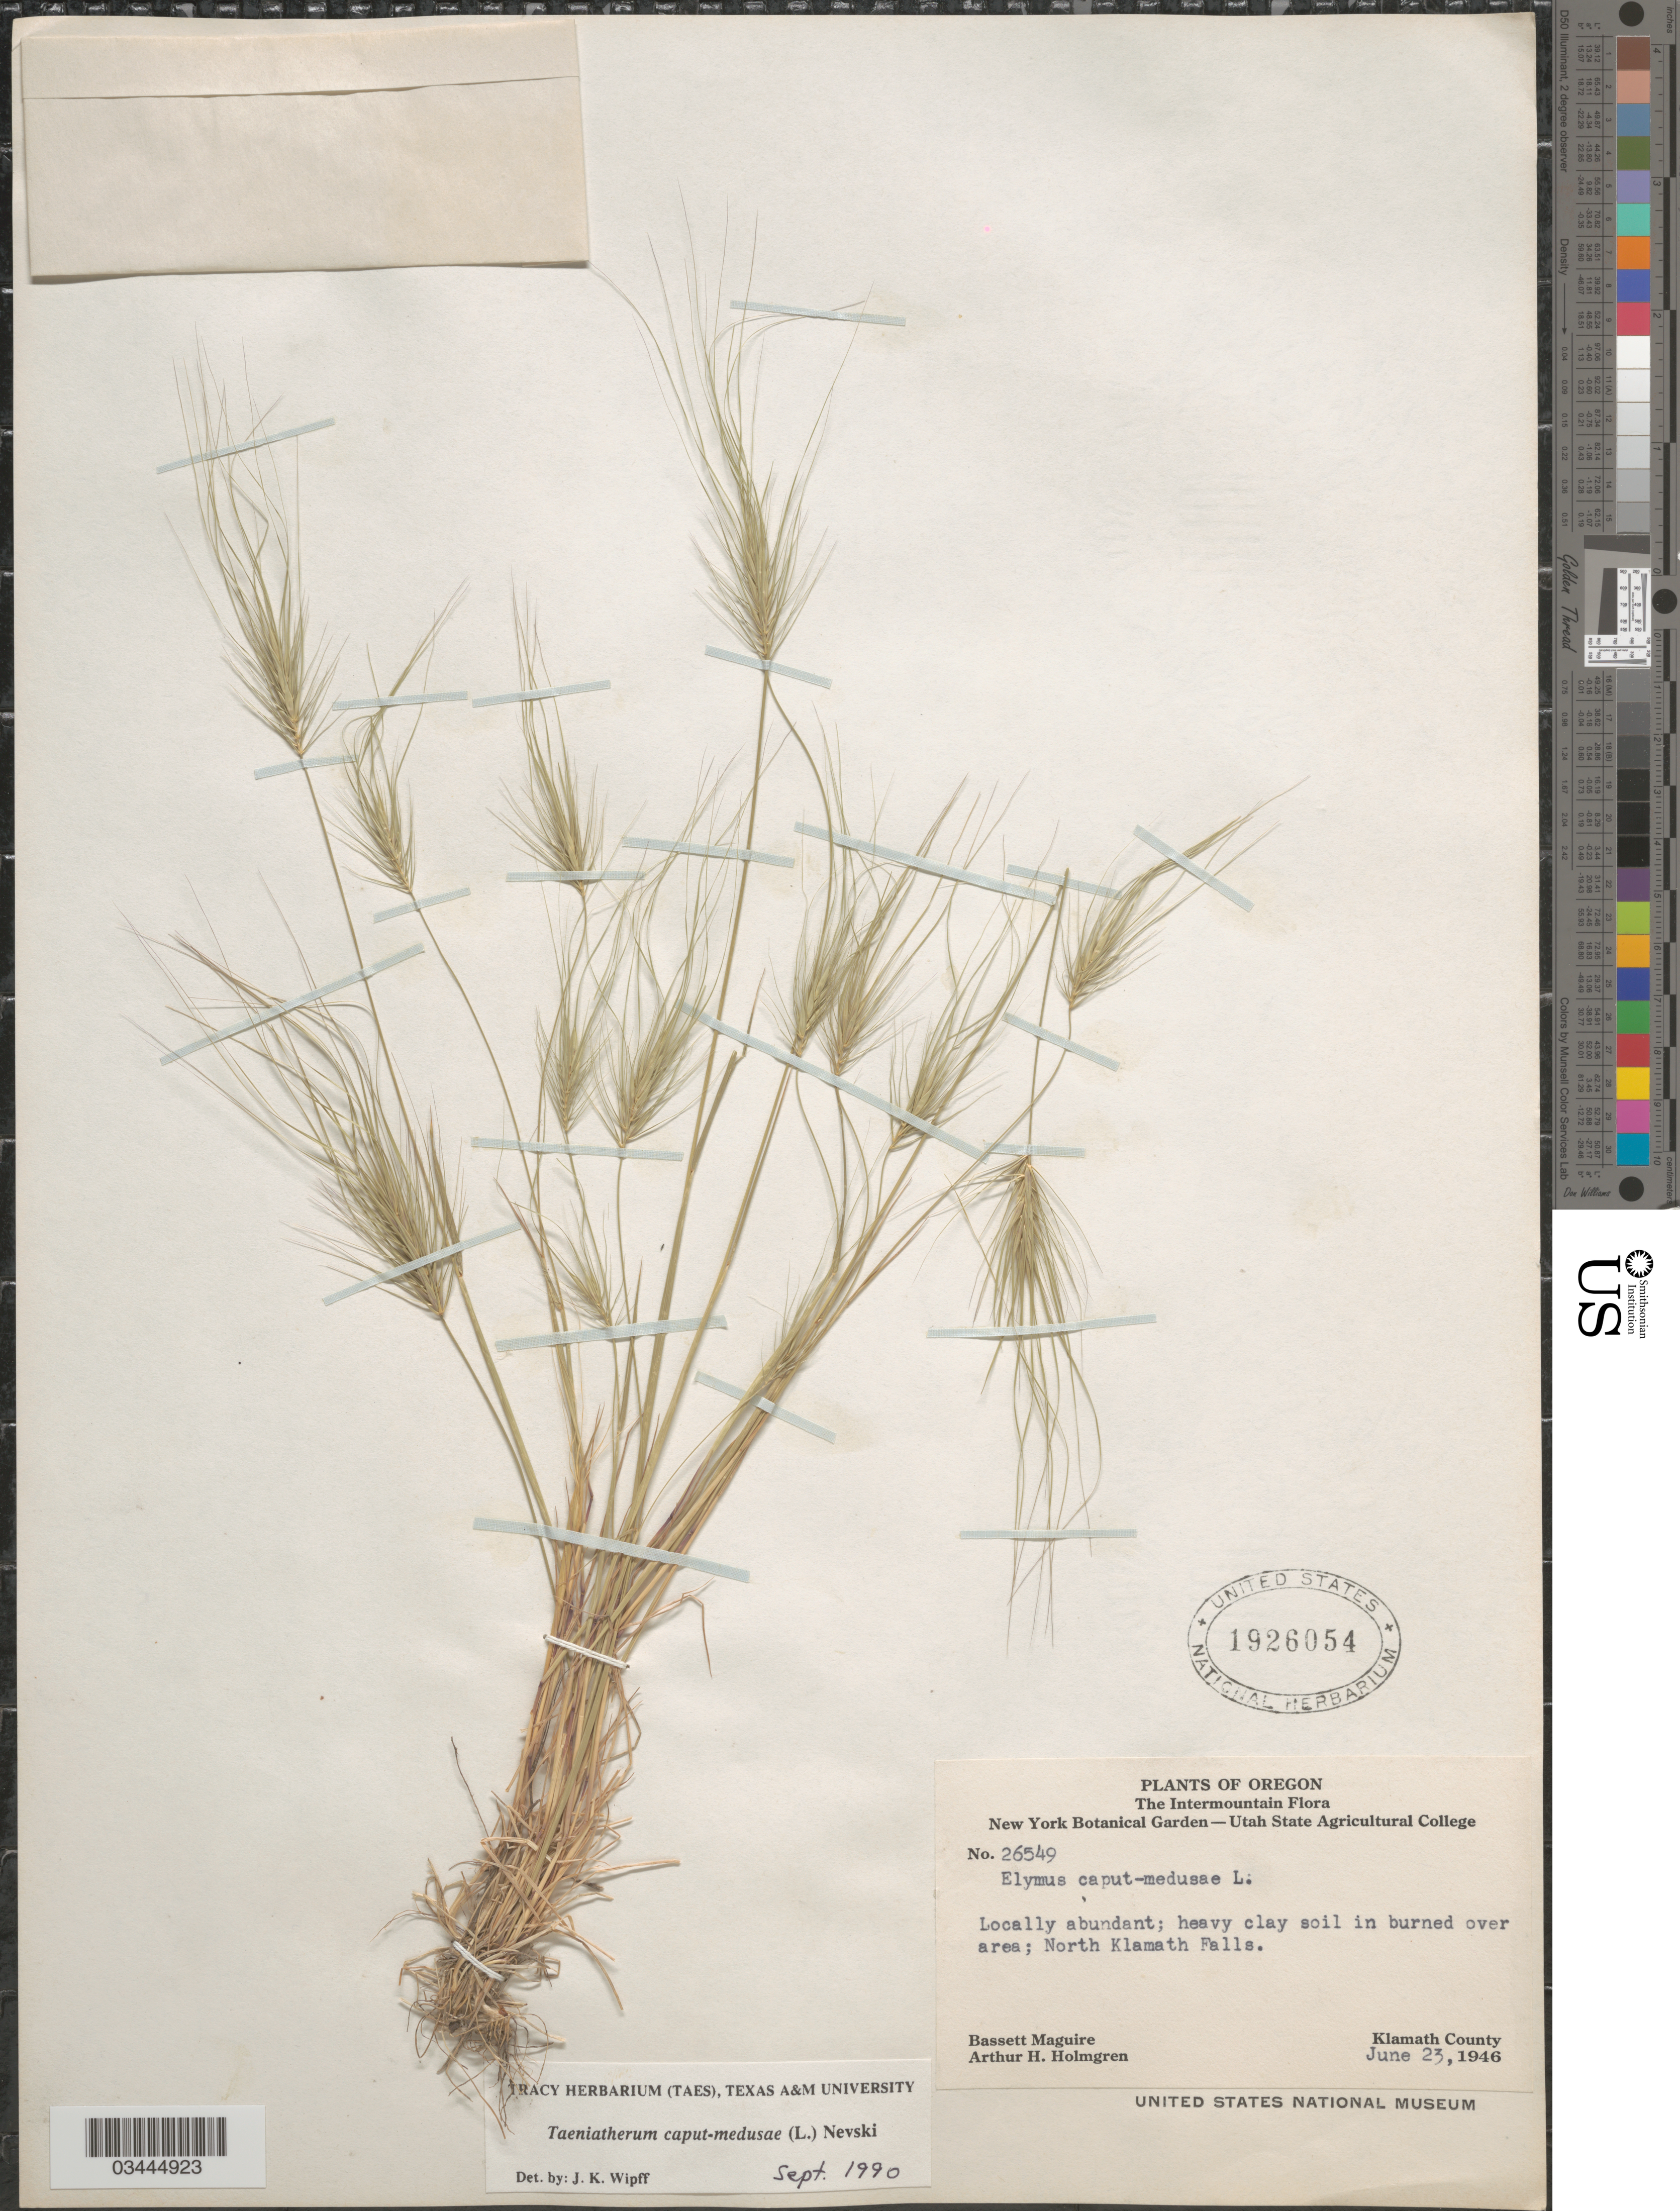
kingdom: Plantae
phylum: Tracheophyta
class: Liliopsida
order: Poales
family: Poaceae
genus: Taeniatherum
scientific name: Taeniatherum caput-medusae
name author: L.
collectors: B. Maguire & A. H. Holmgren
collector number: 26549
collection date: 1946-06-23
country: United States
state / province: Oregon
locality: The Intermountain. In burned over area. North Klamath Falls. Klamath County.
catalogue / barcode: US 1926054